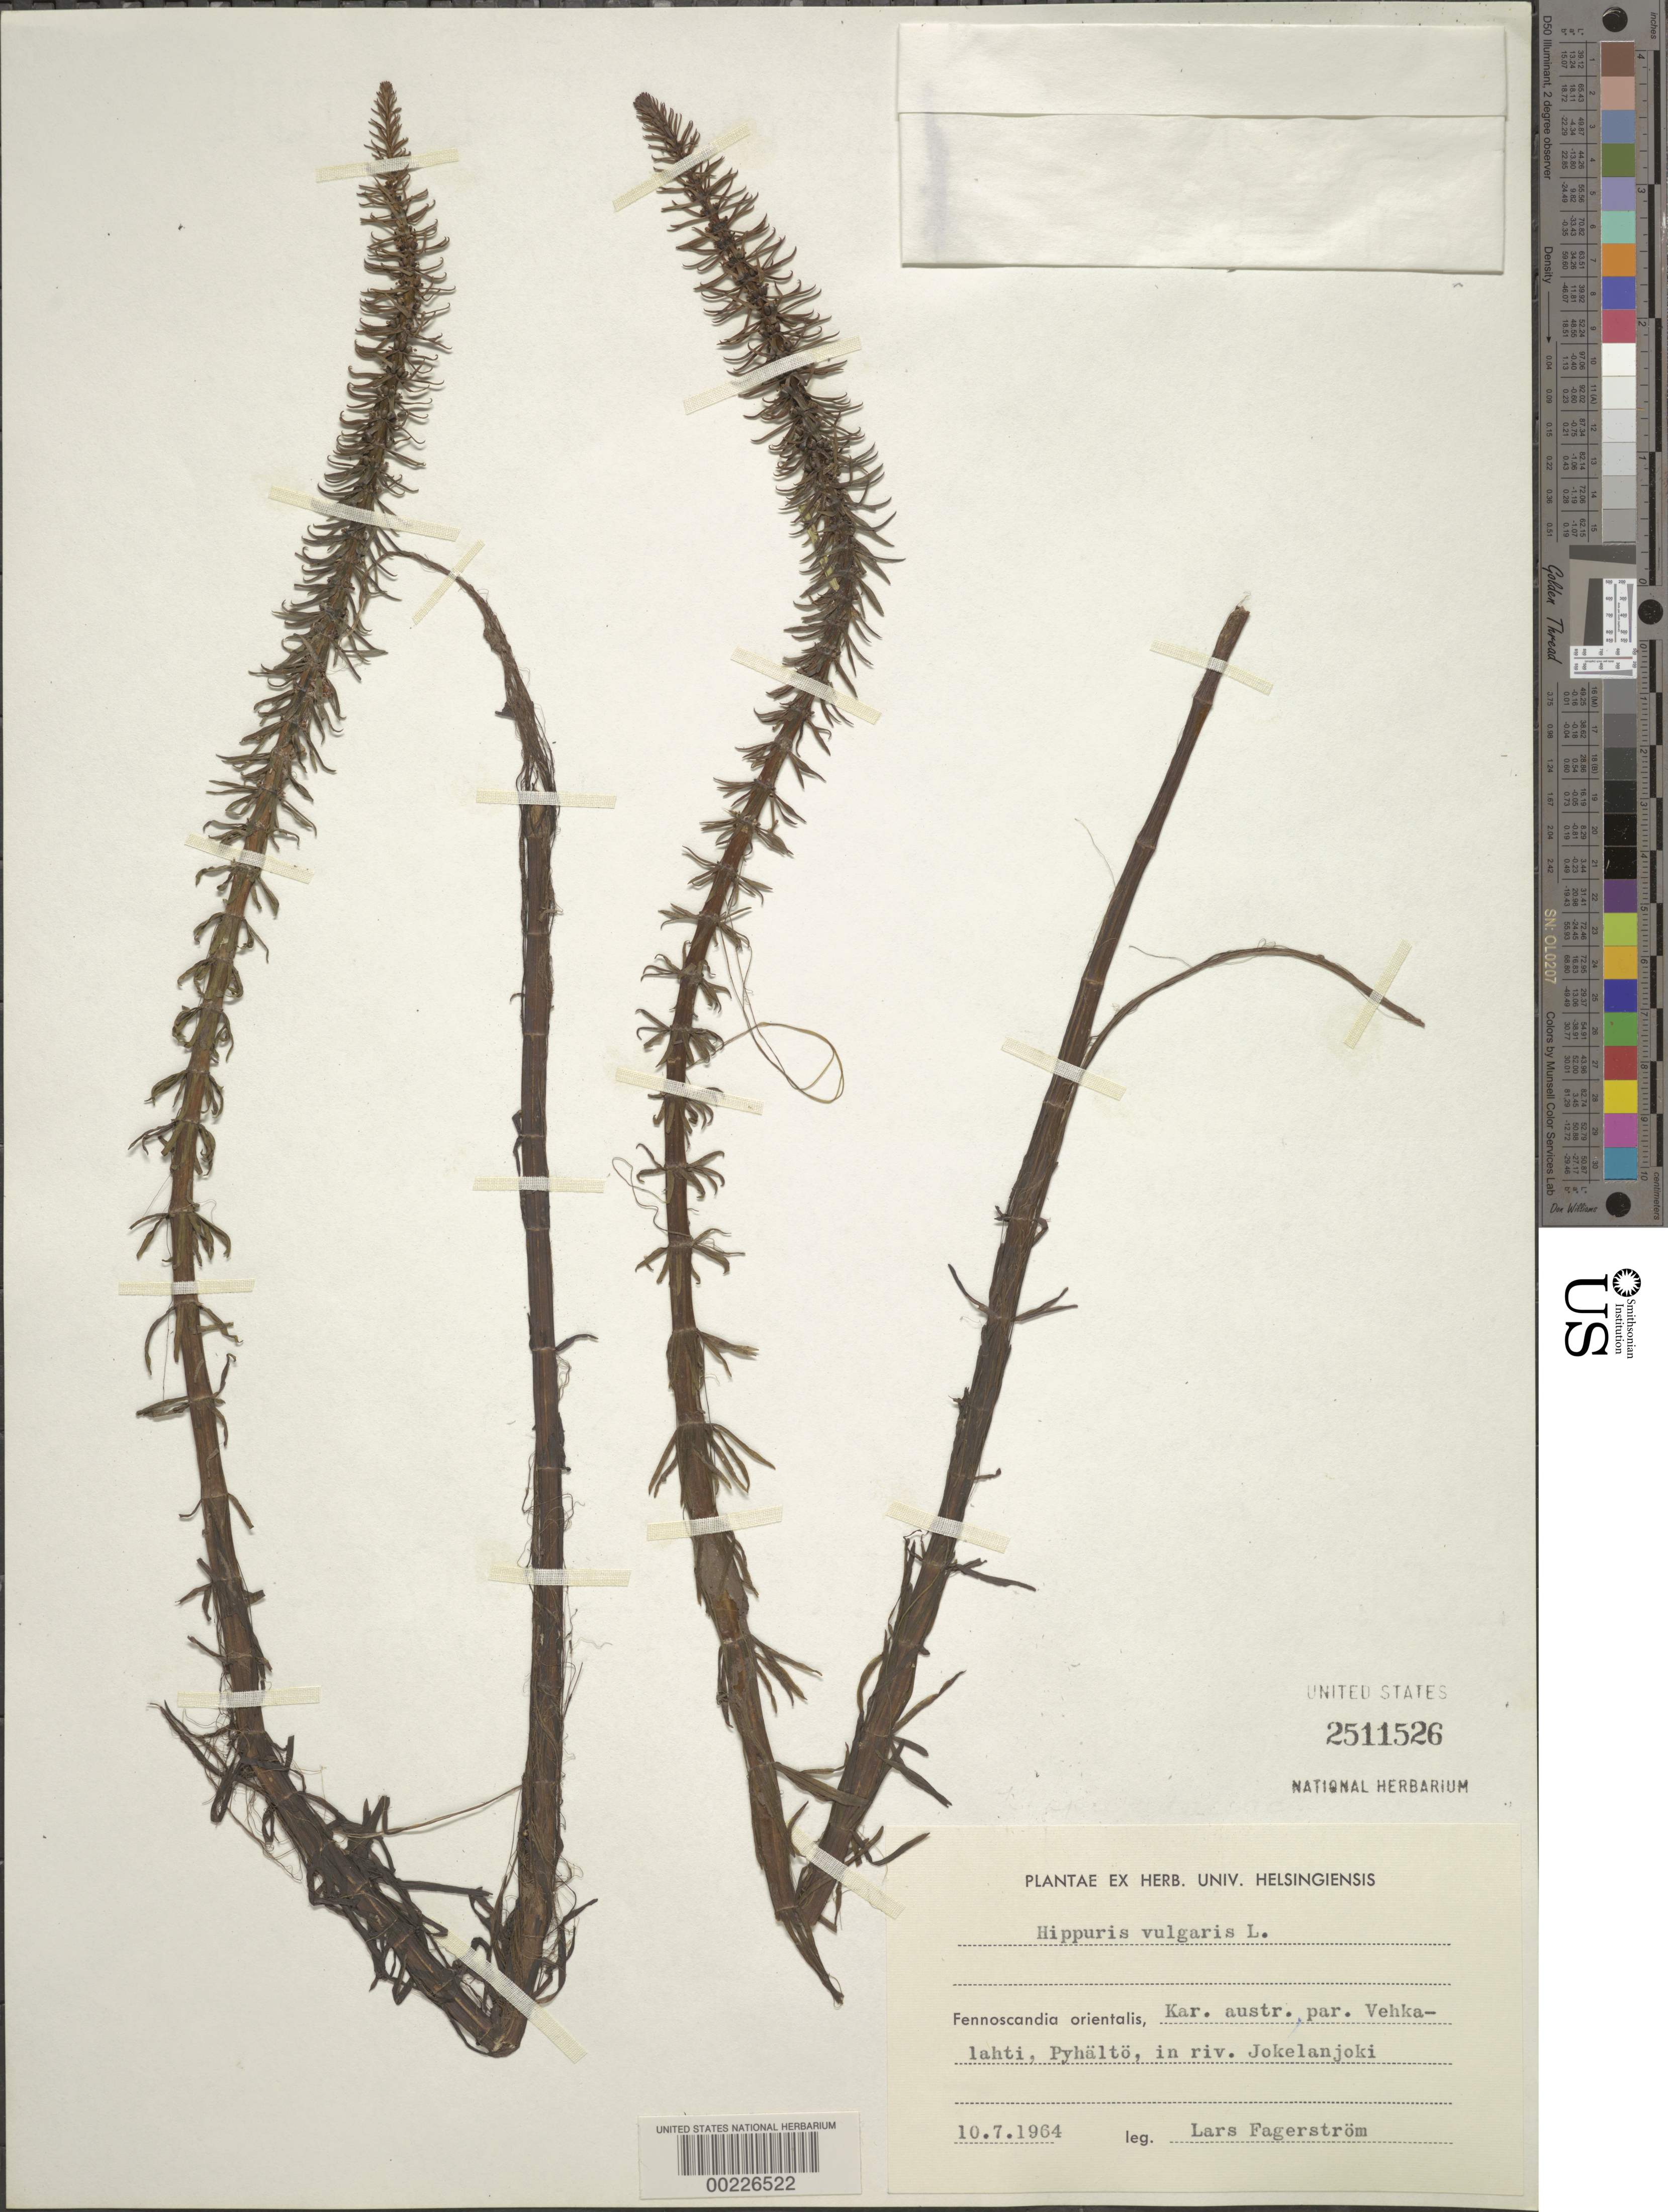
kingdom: Plantae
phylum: Tracheophyta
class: Magnoliopsida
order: Lamiales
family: Plantaginaceae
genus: Hippuris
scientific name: Hippuris vulgaris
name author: L.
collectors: L. Fagerstrom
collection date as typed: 10 Jul 1964 or Jul 10 1964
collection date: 1964-07-10 or 1964-10-07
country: Finland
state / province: Kymenlaakso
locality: Kar. astr. (austr.?), par. vehkalahti, pyhalto, in riv. jokelanjoki. [southern karelia (?), vehkalahti (division?), pyhalto, on jokelanjoki river.]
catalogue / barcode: US 2511526